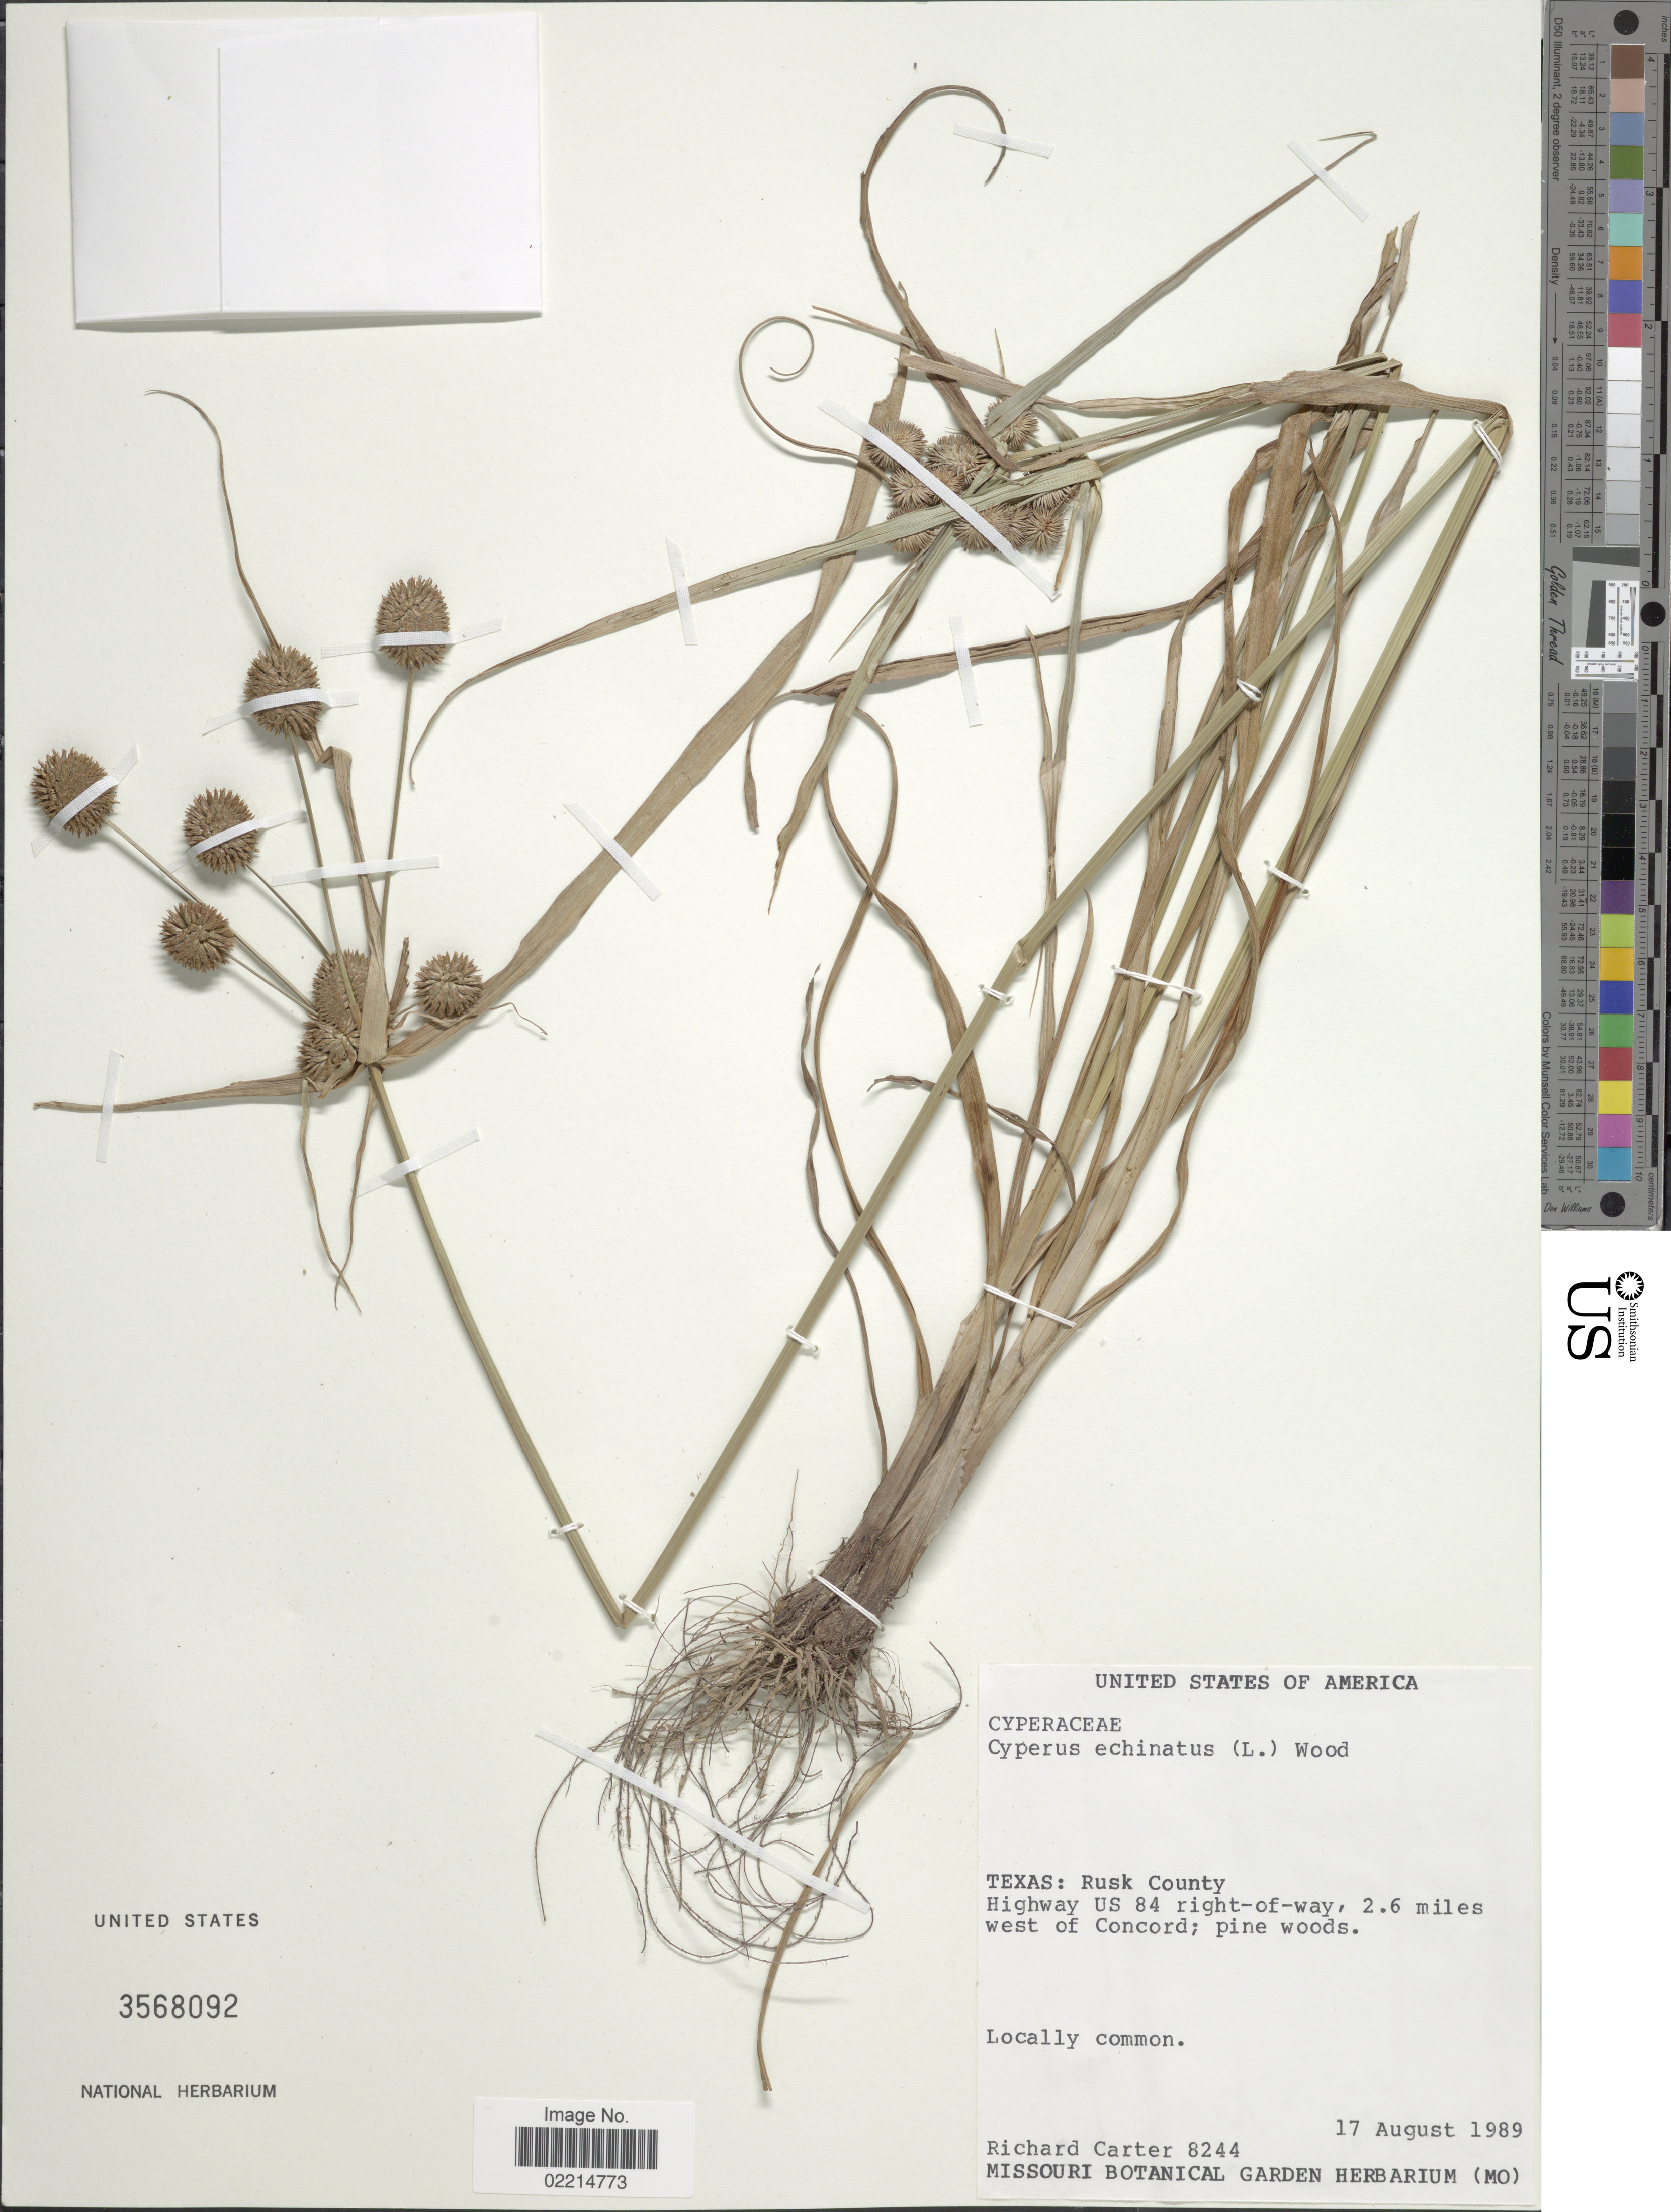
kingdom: Plantae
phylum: Tracheophyta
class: Liliopsida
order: Poales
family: Cyperaceae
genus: Cyperus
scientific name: Cyperus echinatus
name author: (L.) Alph. Wood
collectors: R. Carter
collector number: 8244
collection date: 1989-08-17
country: United States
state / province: Texas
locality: Rusk County. Highway US 84 right-of-way, 2.6 miles west of Concord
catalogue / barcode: US 3568092